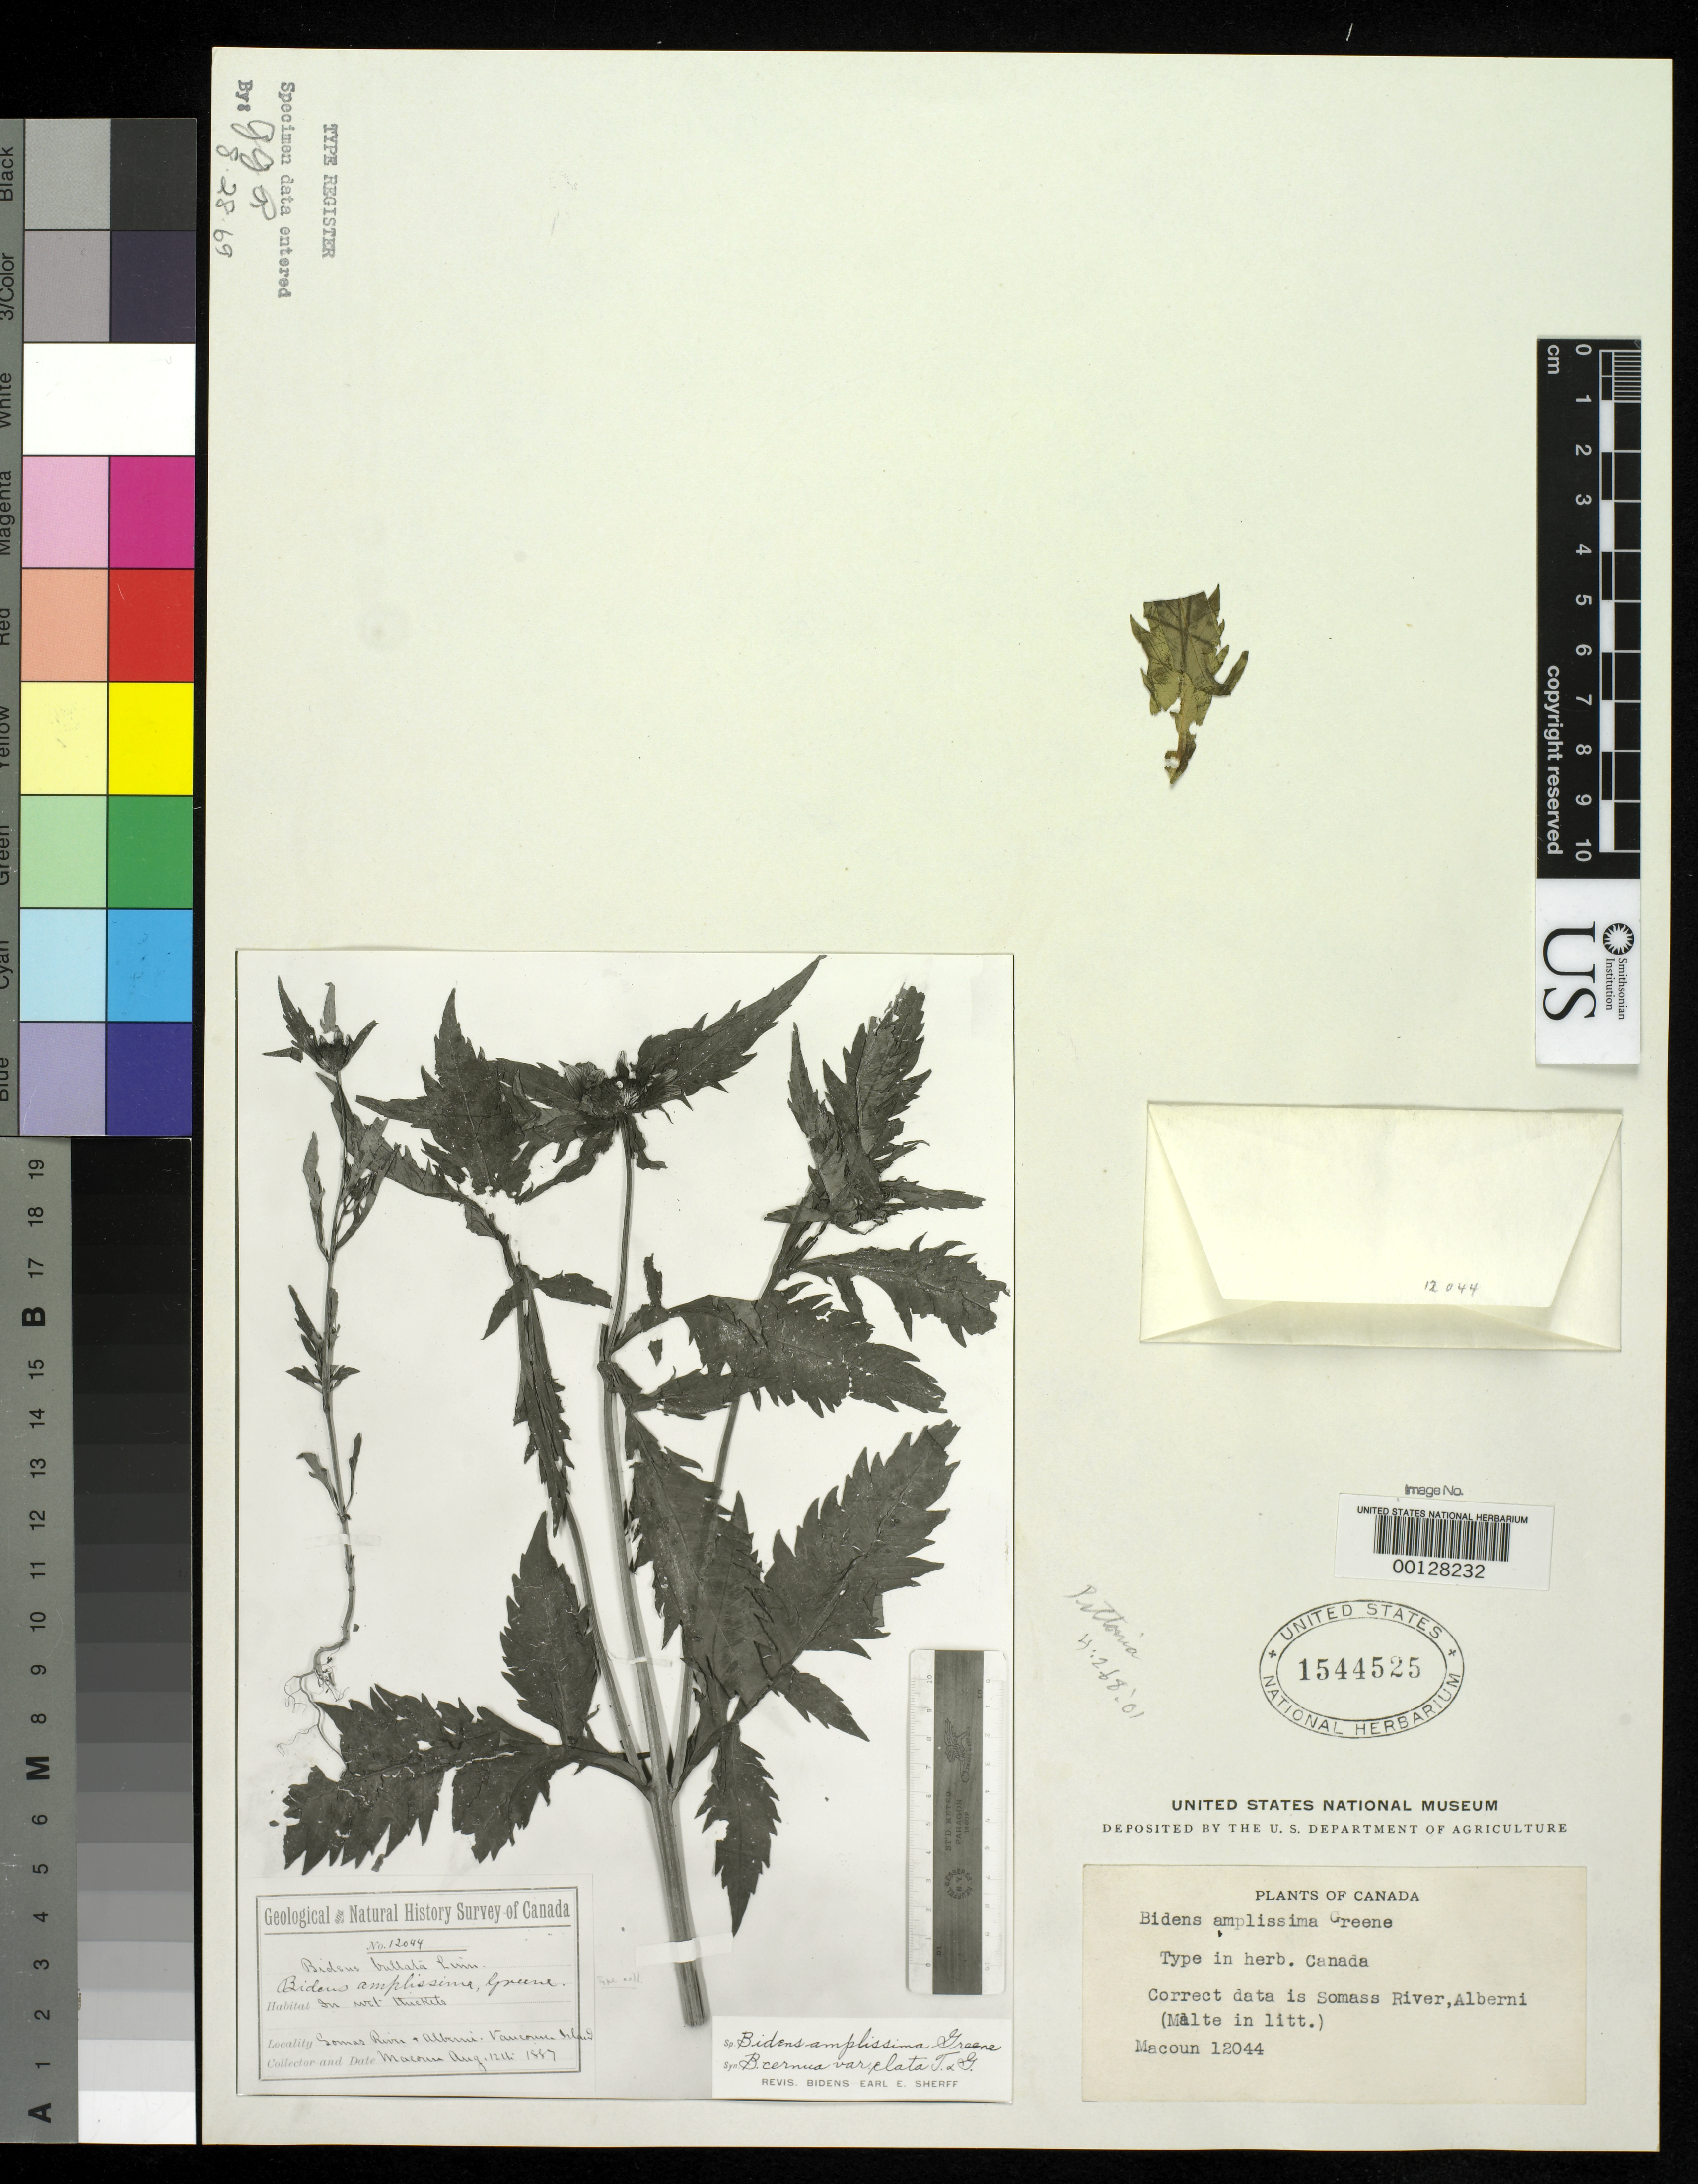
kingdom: Plantae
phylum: Tracheophyta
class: Magnoliopsida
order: Asterales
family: Asteraceae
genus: Bidens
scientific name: Bidens amplissima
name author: Greene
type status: Type Collection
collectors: J. Macoun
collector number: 12044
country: Canada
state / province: British Columbia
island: Vancouver Island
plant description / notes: Photograph and fragmentary material of type specimen ex "type in herb. Canada".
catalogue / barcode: US 1544525